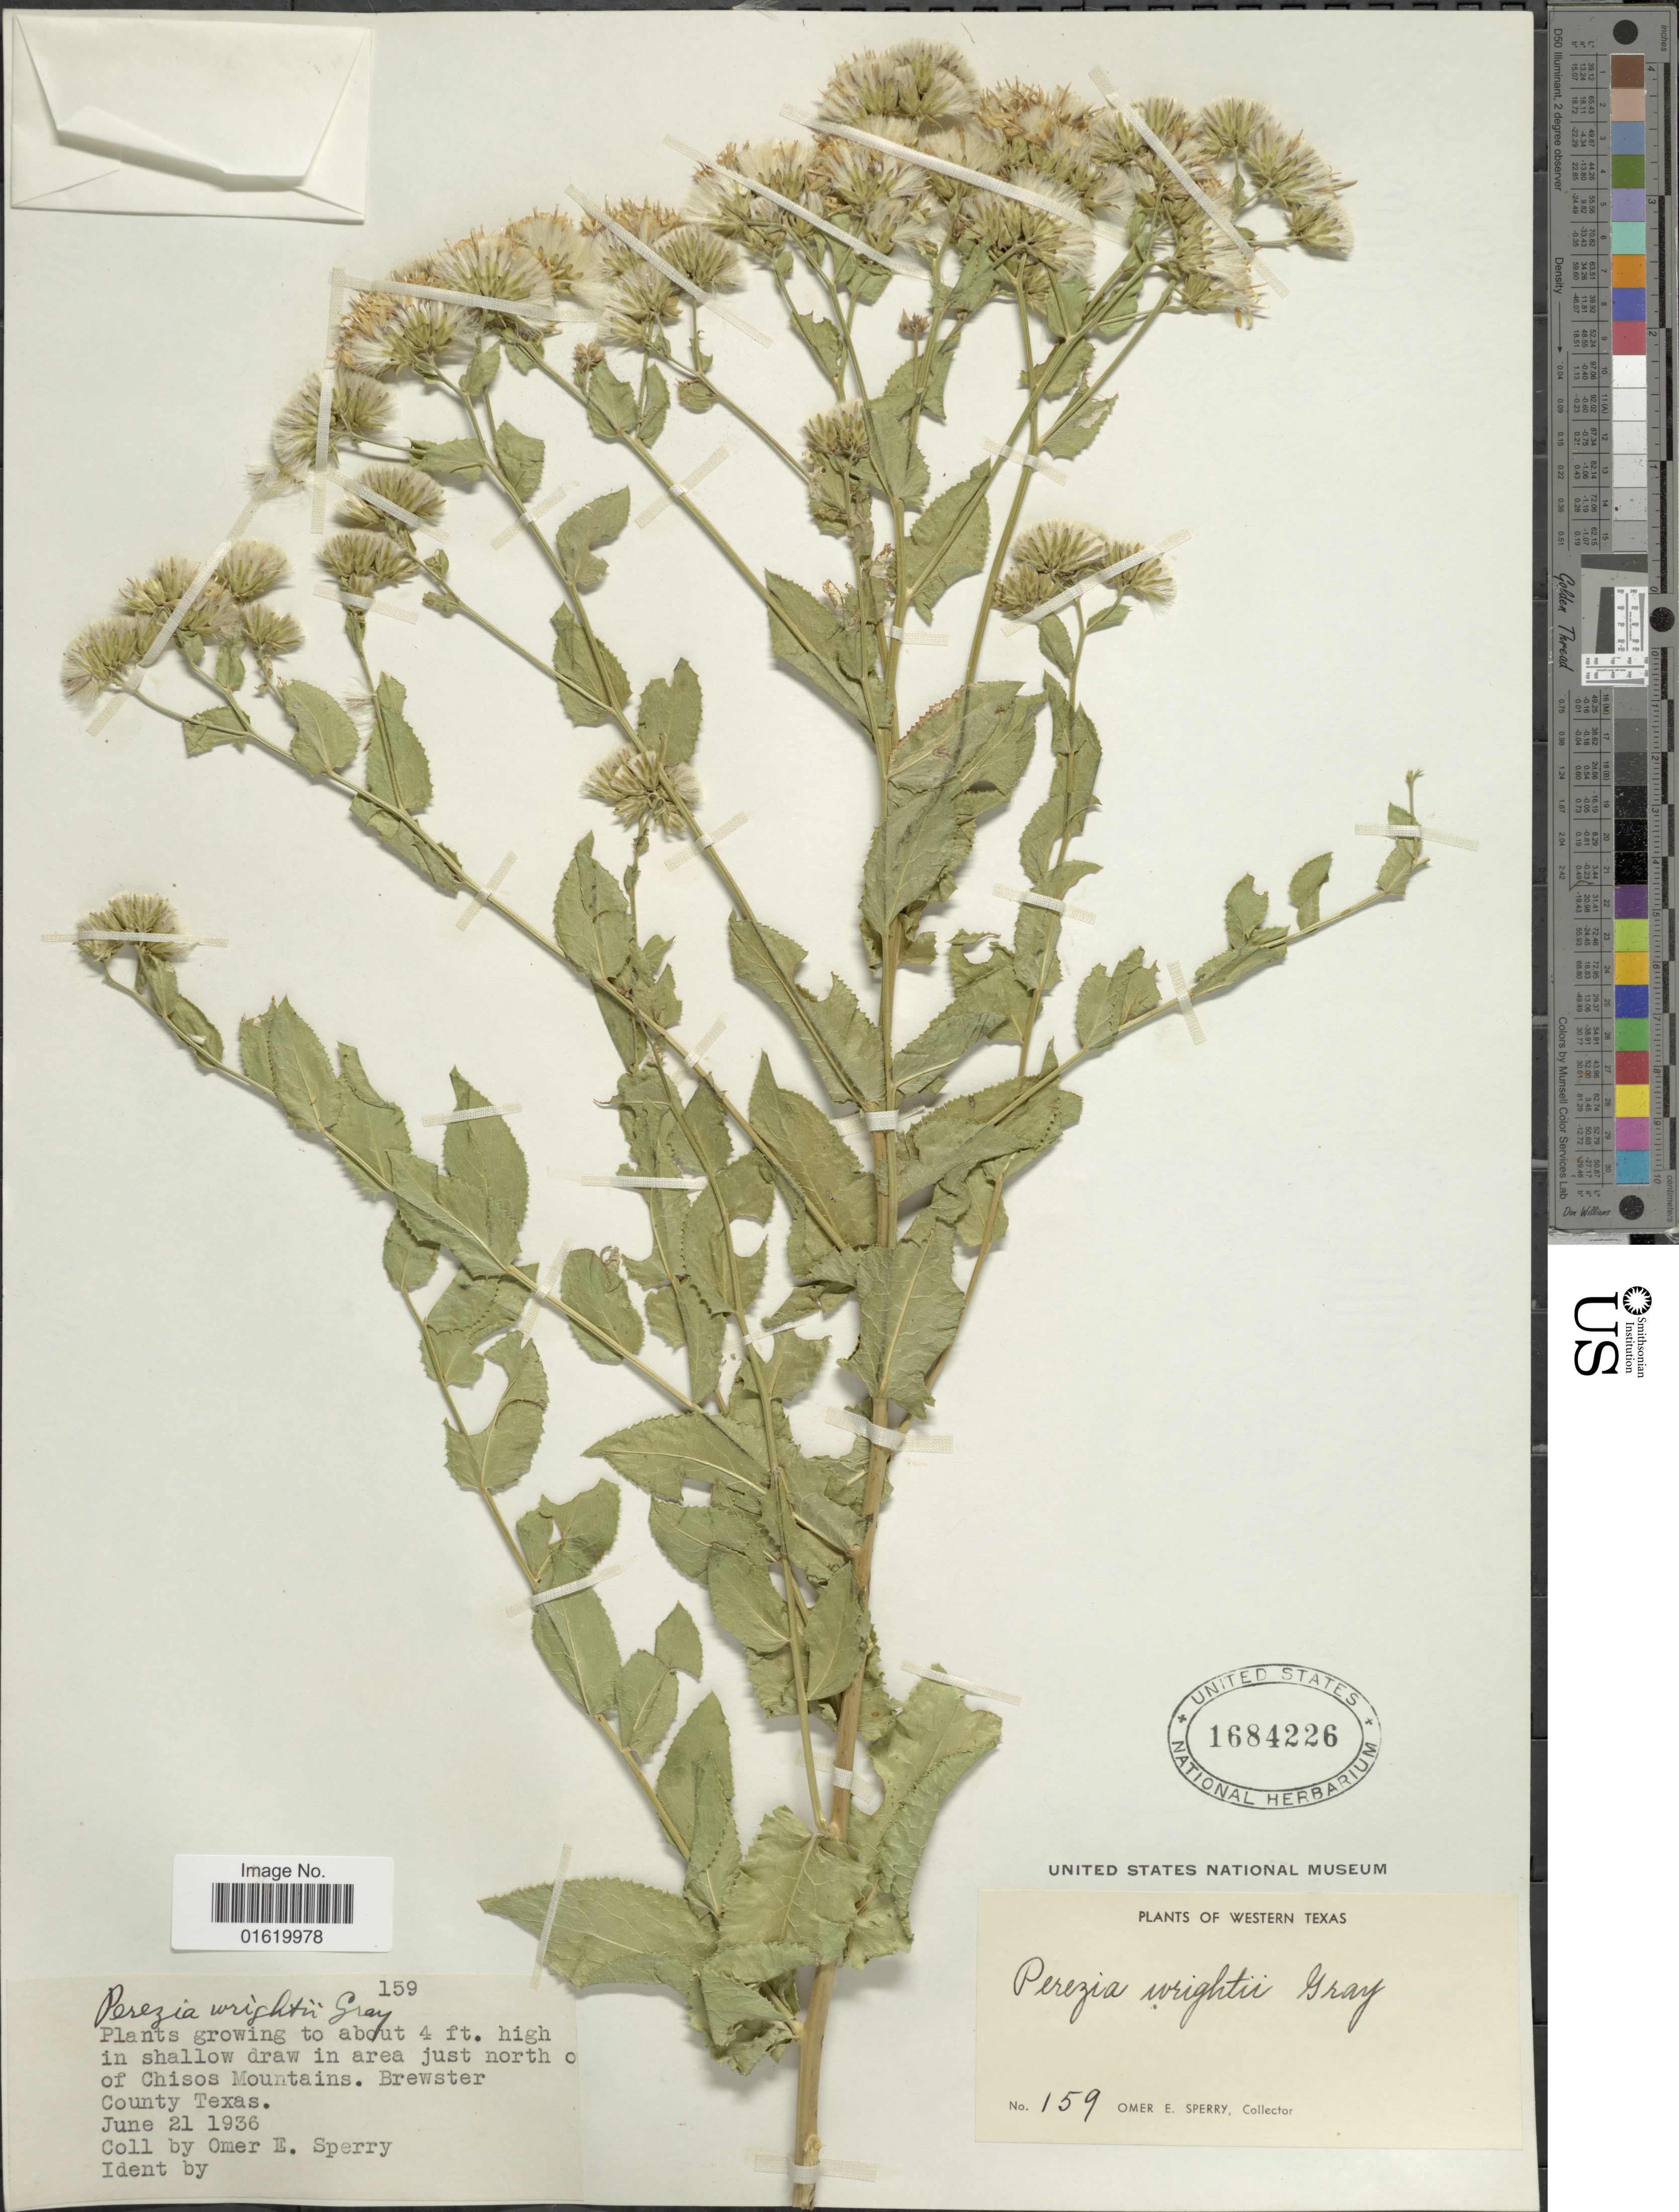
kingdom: Plantae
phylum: Tracheophyta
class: Magnoliopsida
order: Asterales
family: Asteraceae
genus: Acourtia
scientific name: Acourtia wrightii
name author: (A. Gray) Reveal & R.M. King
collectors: O. E. Sperry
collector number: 159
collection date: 1936-06-21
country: United States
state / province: Texas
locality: Western Texas, in shallow dry in area just north of Chisos Mountains, Brester County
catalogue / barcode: US 1684226